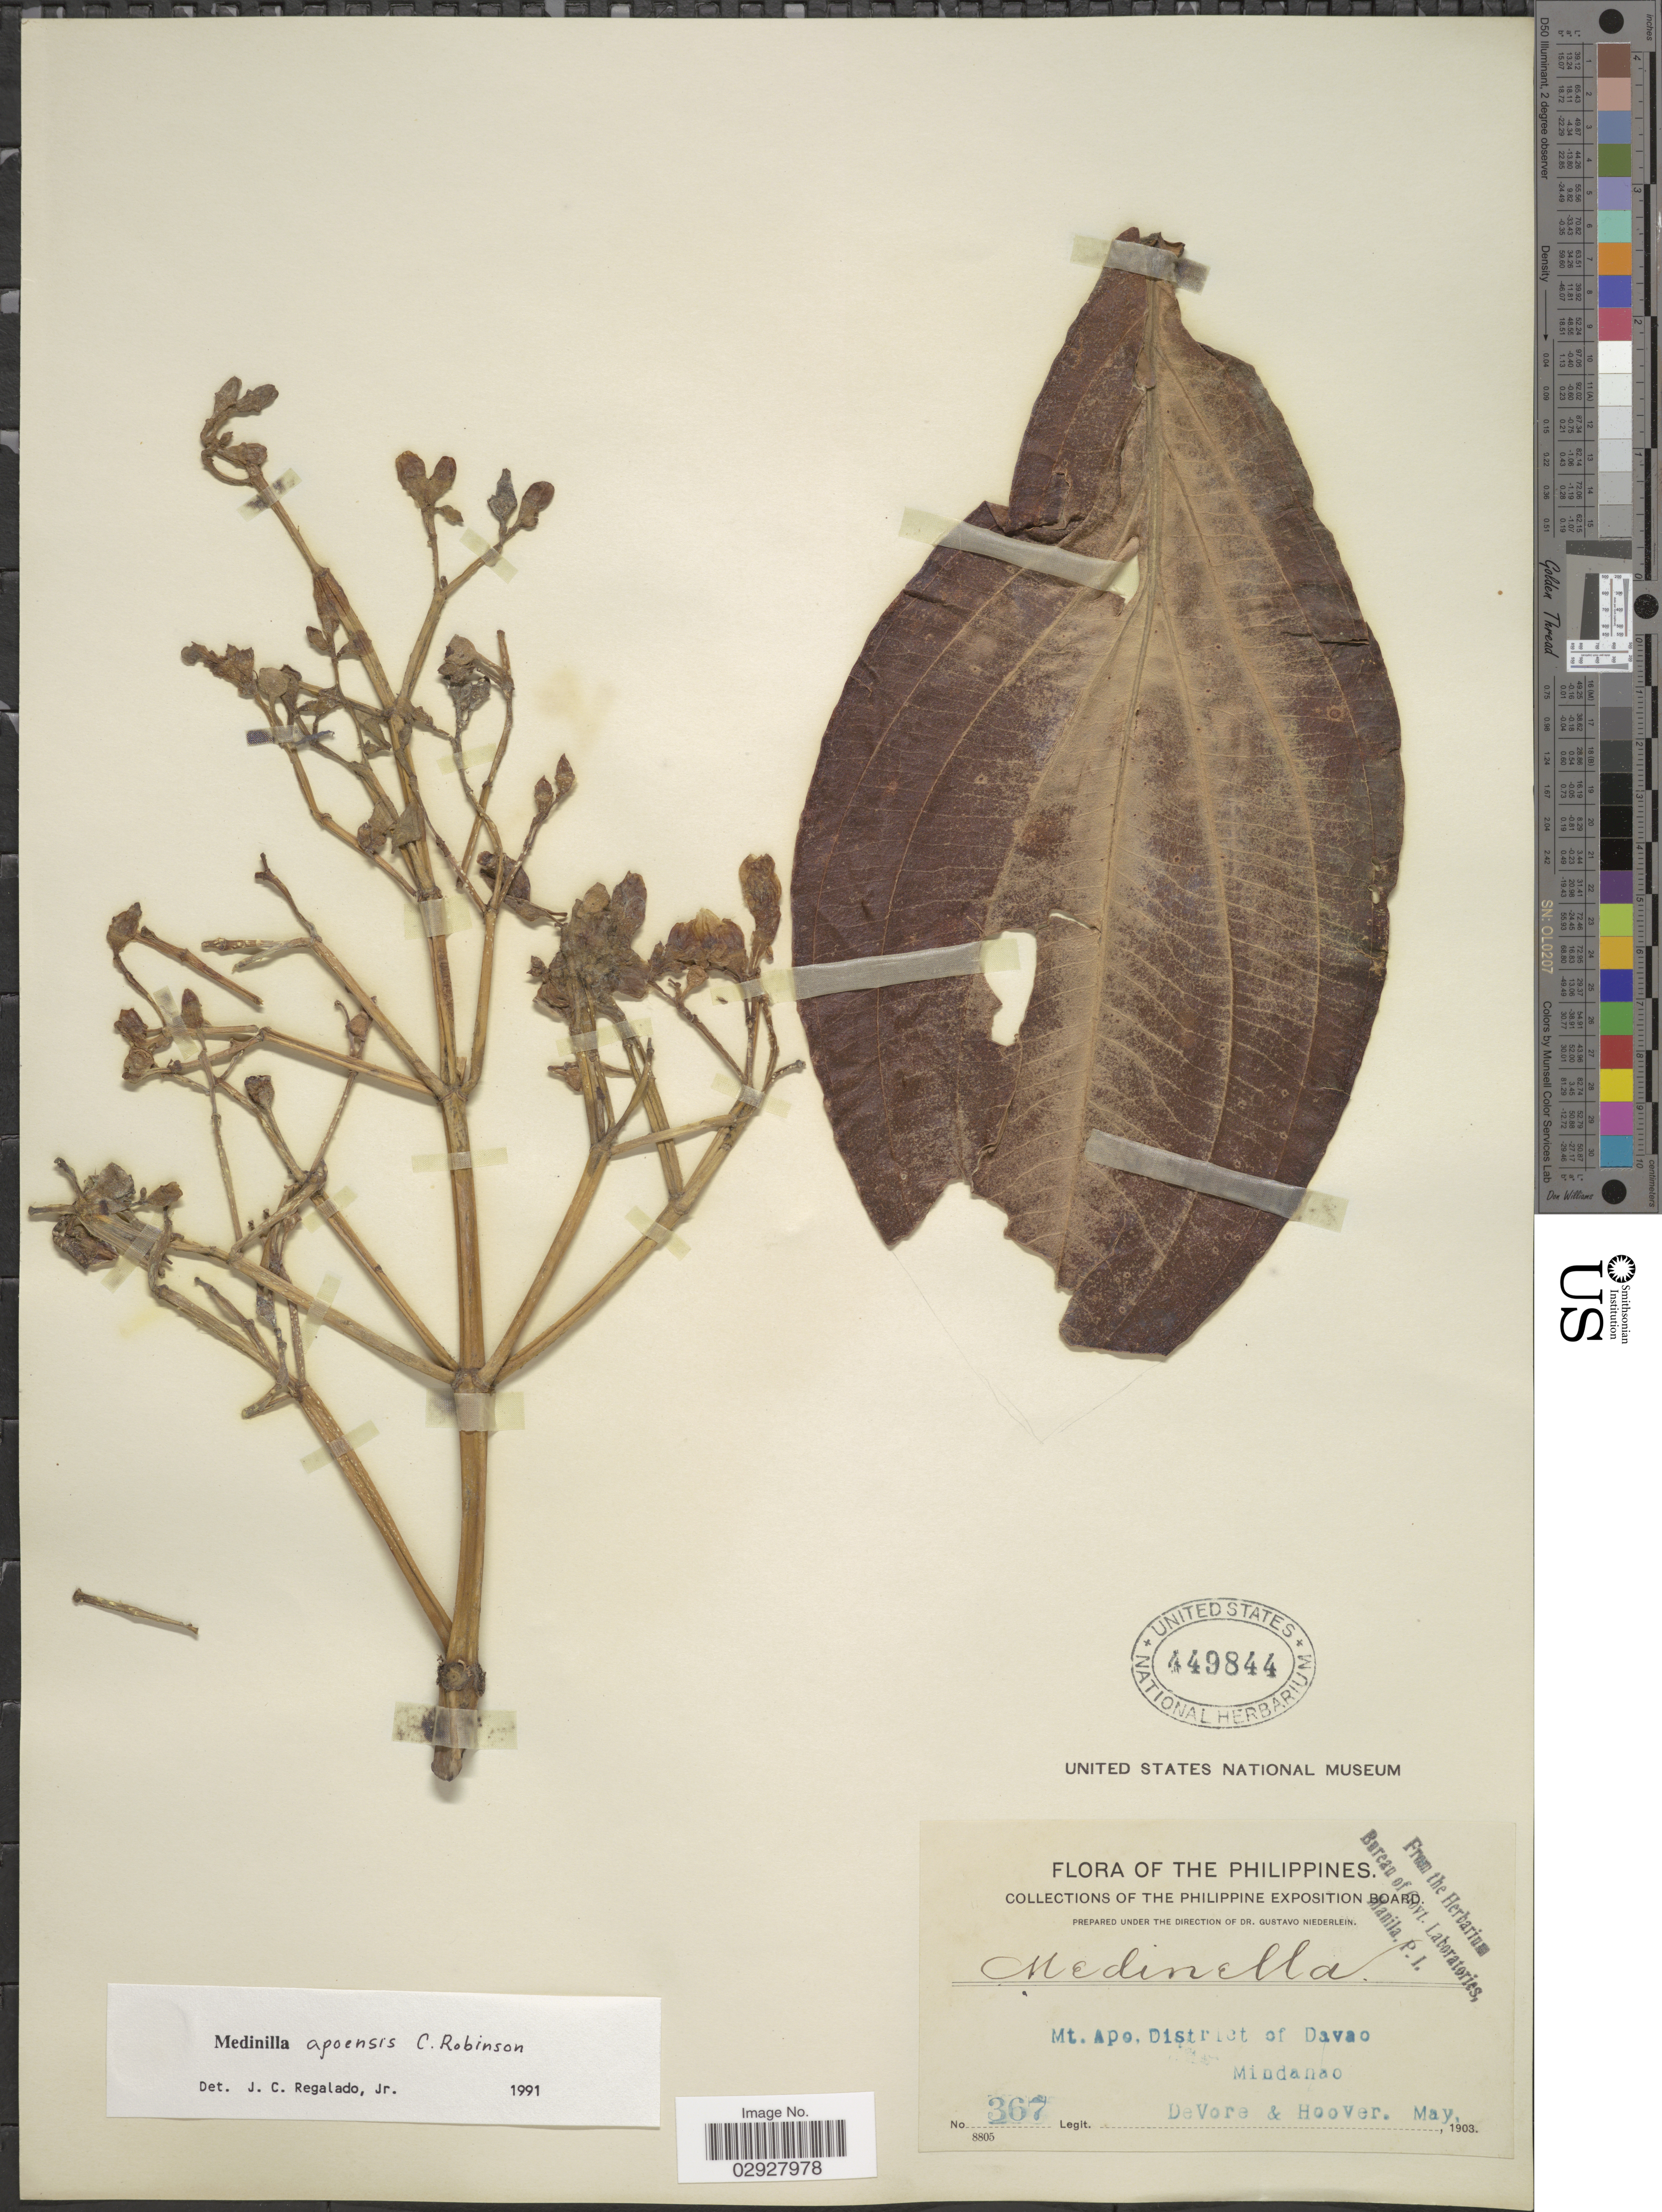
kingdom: Plantae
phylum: Tracheophyta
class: Magnoliopsida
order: Myrtales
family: Melastomataceae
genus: Medinilla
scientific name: Medinilla apoensis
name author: C.B. Rob.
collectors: B. F. DeVore & -- Hoover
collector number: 367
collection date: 1903-05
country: Philippines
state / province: Davao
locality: Mt. Apo, District of Davao, Mindanao.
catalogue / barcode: US 449844